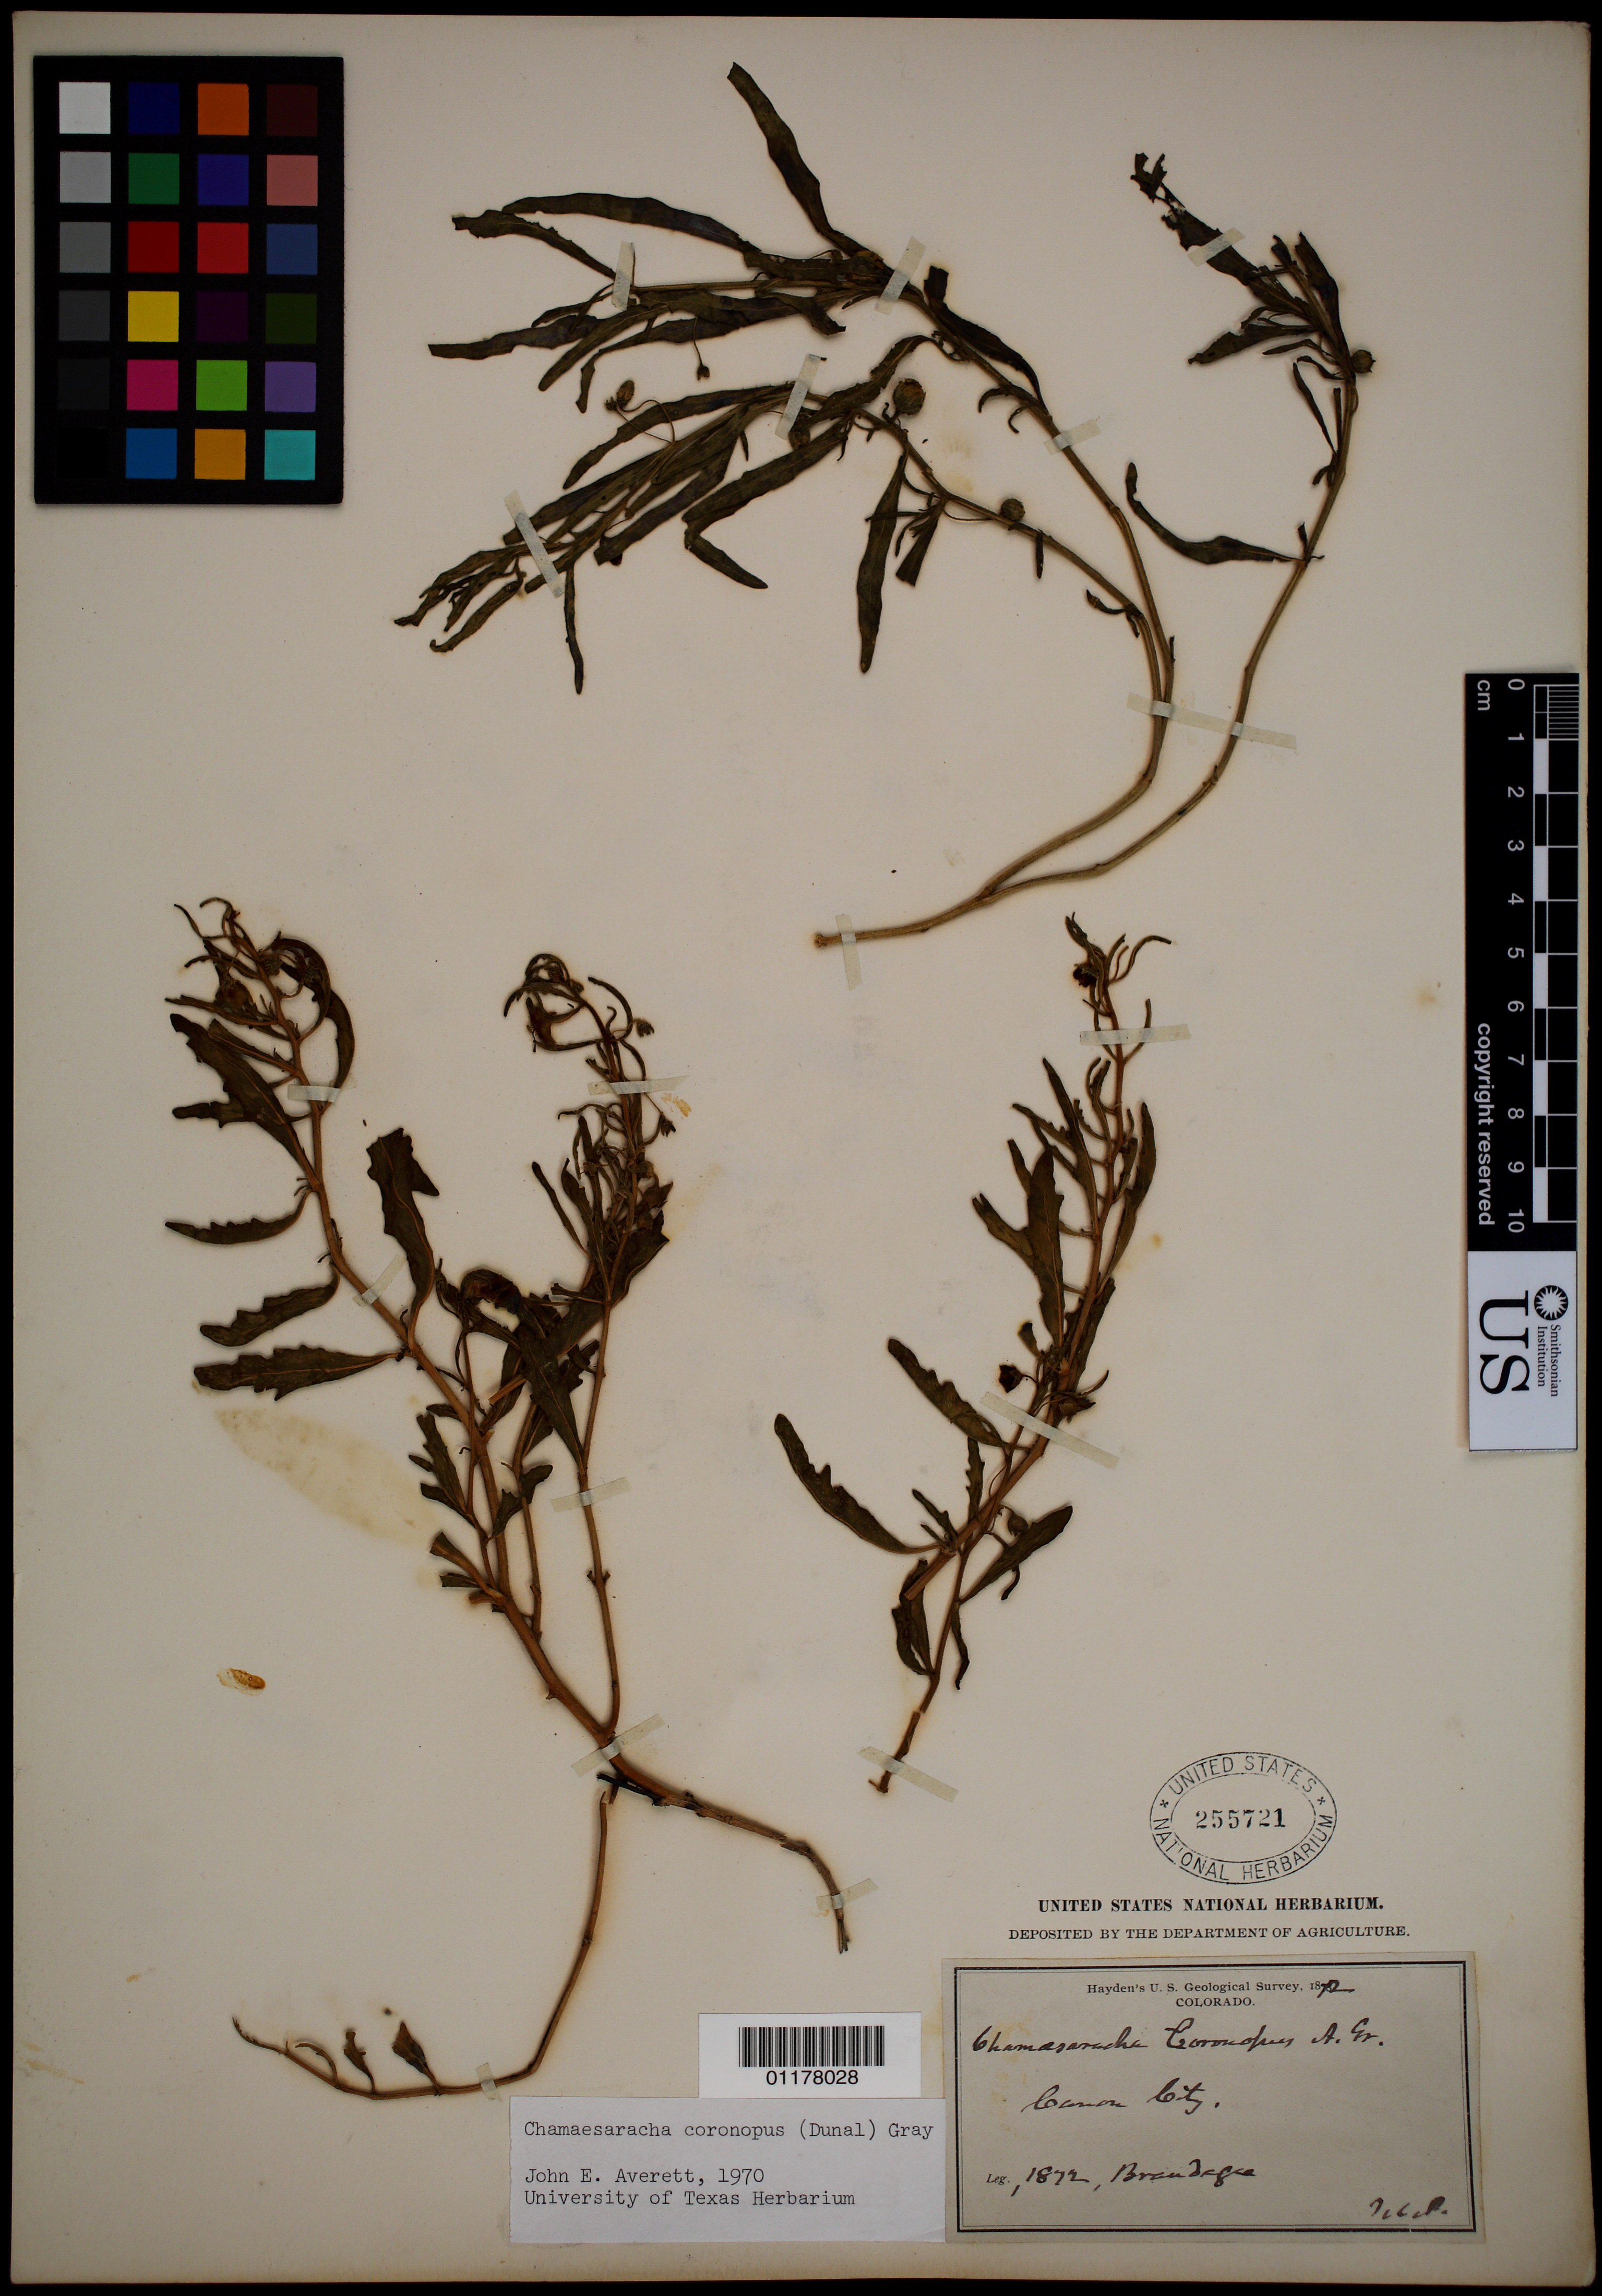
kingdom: Plantae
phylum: Tracheophyta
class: Magnoliopsida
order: Solanales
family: Solanaceae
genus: Chamaesaracha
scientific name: Chamaesaracha coronopus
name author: (Dunal) A. Gray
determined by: Averett, J. E., (GAS)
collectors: -- Brandegee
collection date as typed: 1872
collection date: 1872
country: United States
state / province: Colorado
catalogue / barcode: US 255721